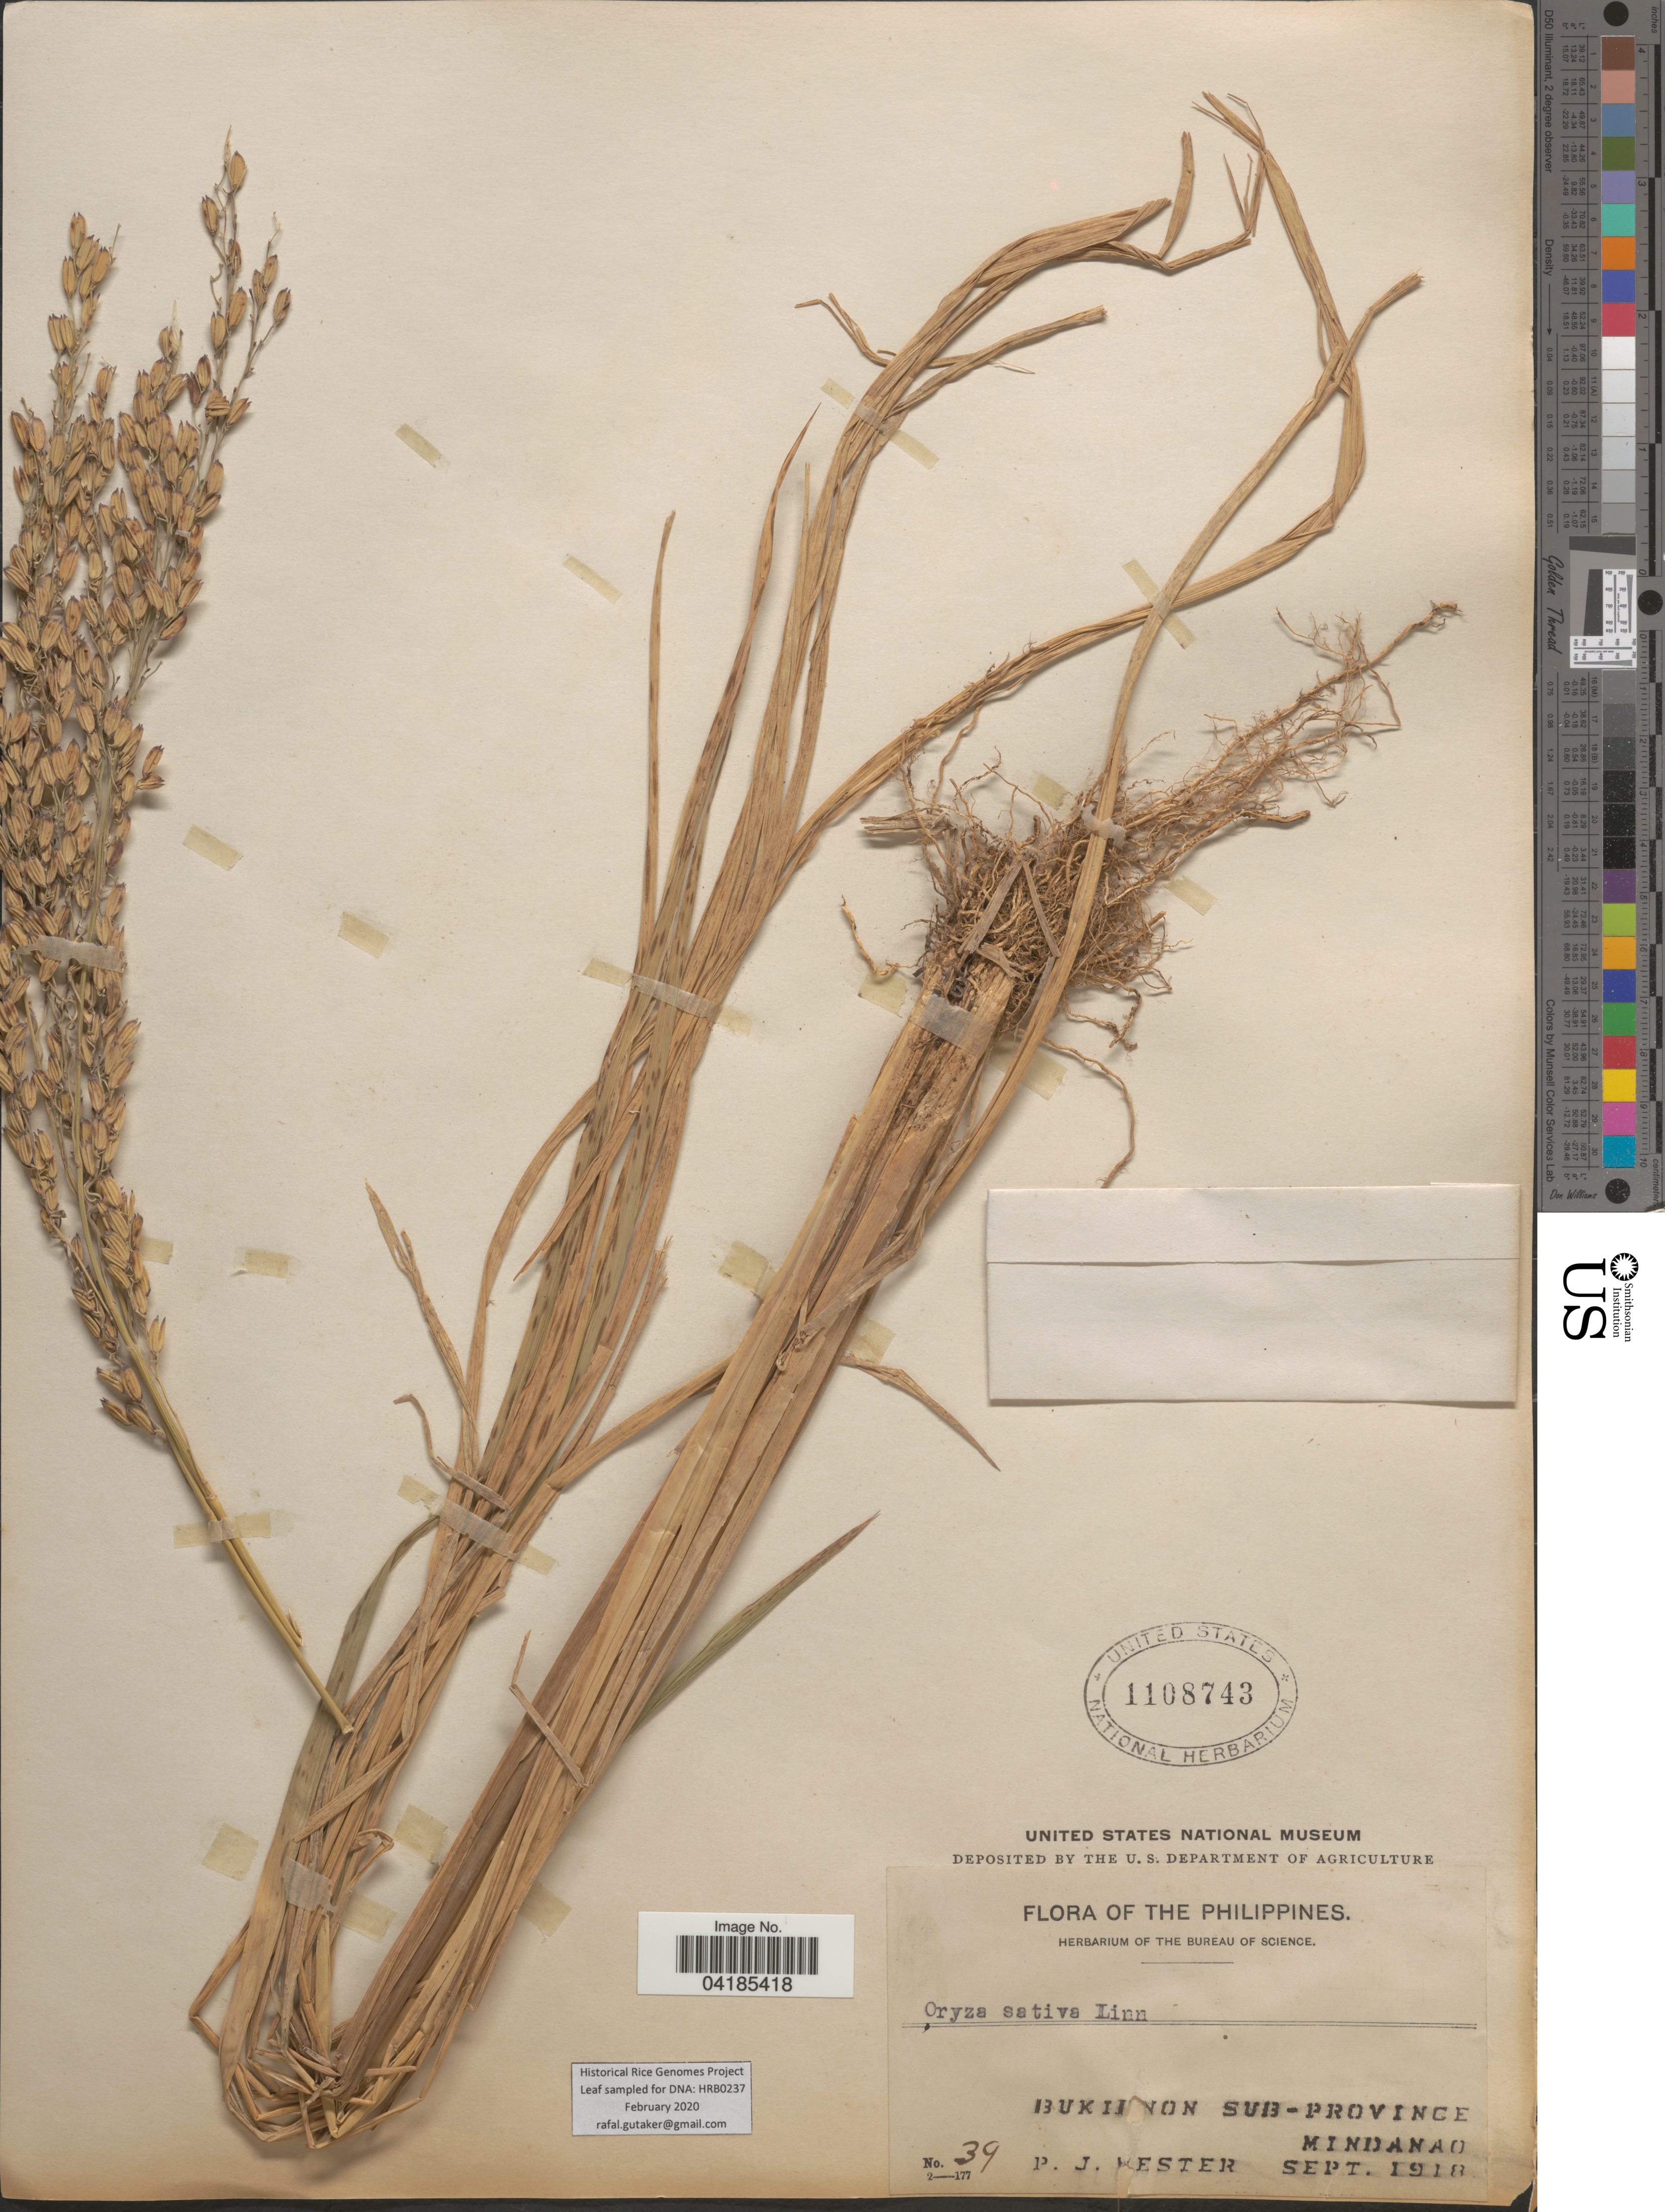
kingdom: Plantae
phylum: Tracheophyta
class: Liliopsida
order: Poales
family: Poaceae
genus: Oryza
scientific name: Oryza sativa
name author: L.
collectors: P. J. Wester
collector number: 39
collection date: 1910-09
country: Philippines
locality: Bukidnon Sub-province. Mindanao.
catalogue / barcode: US 1108743